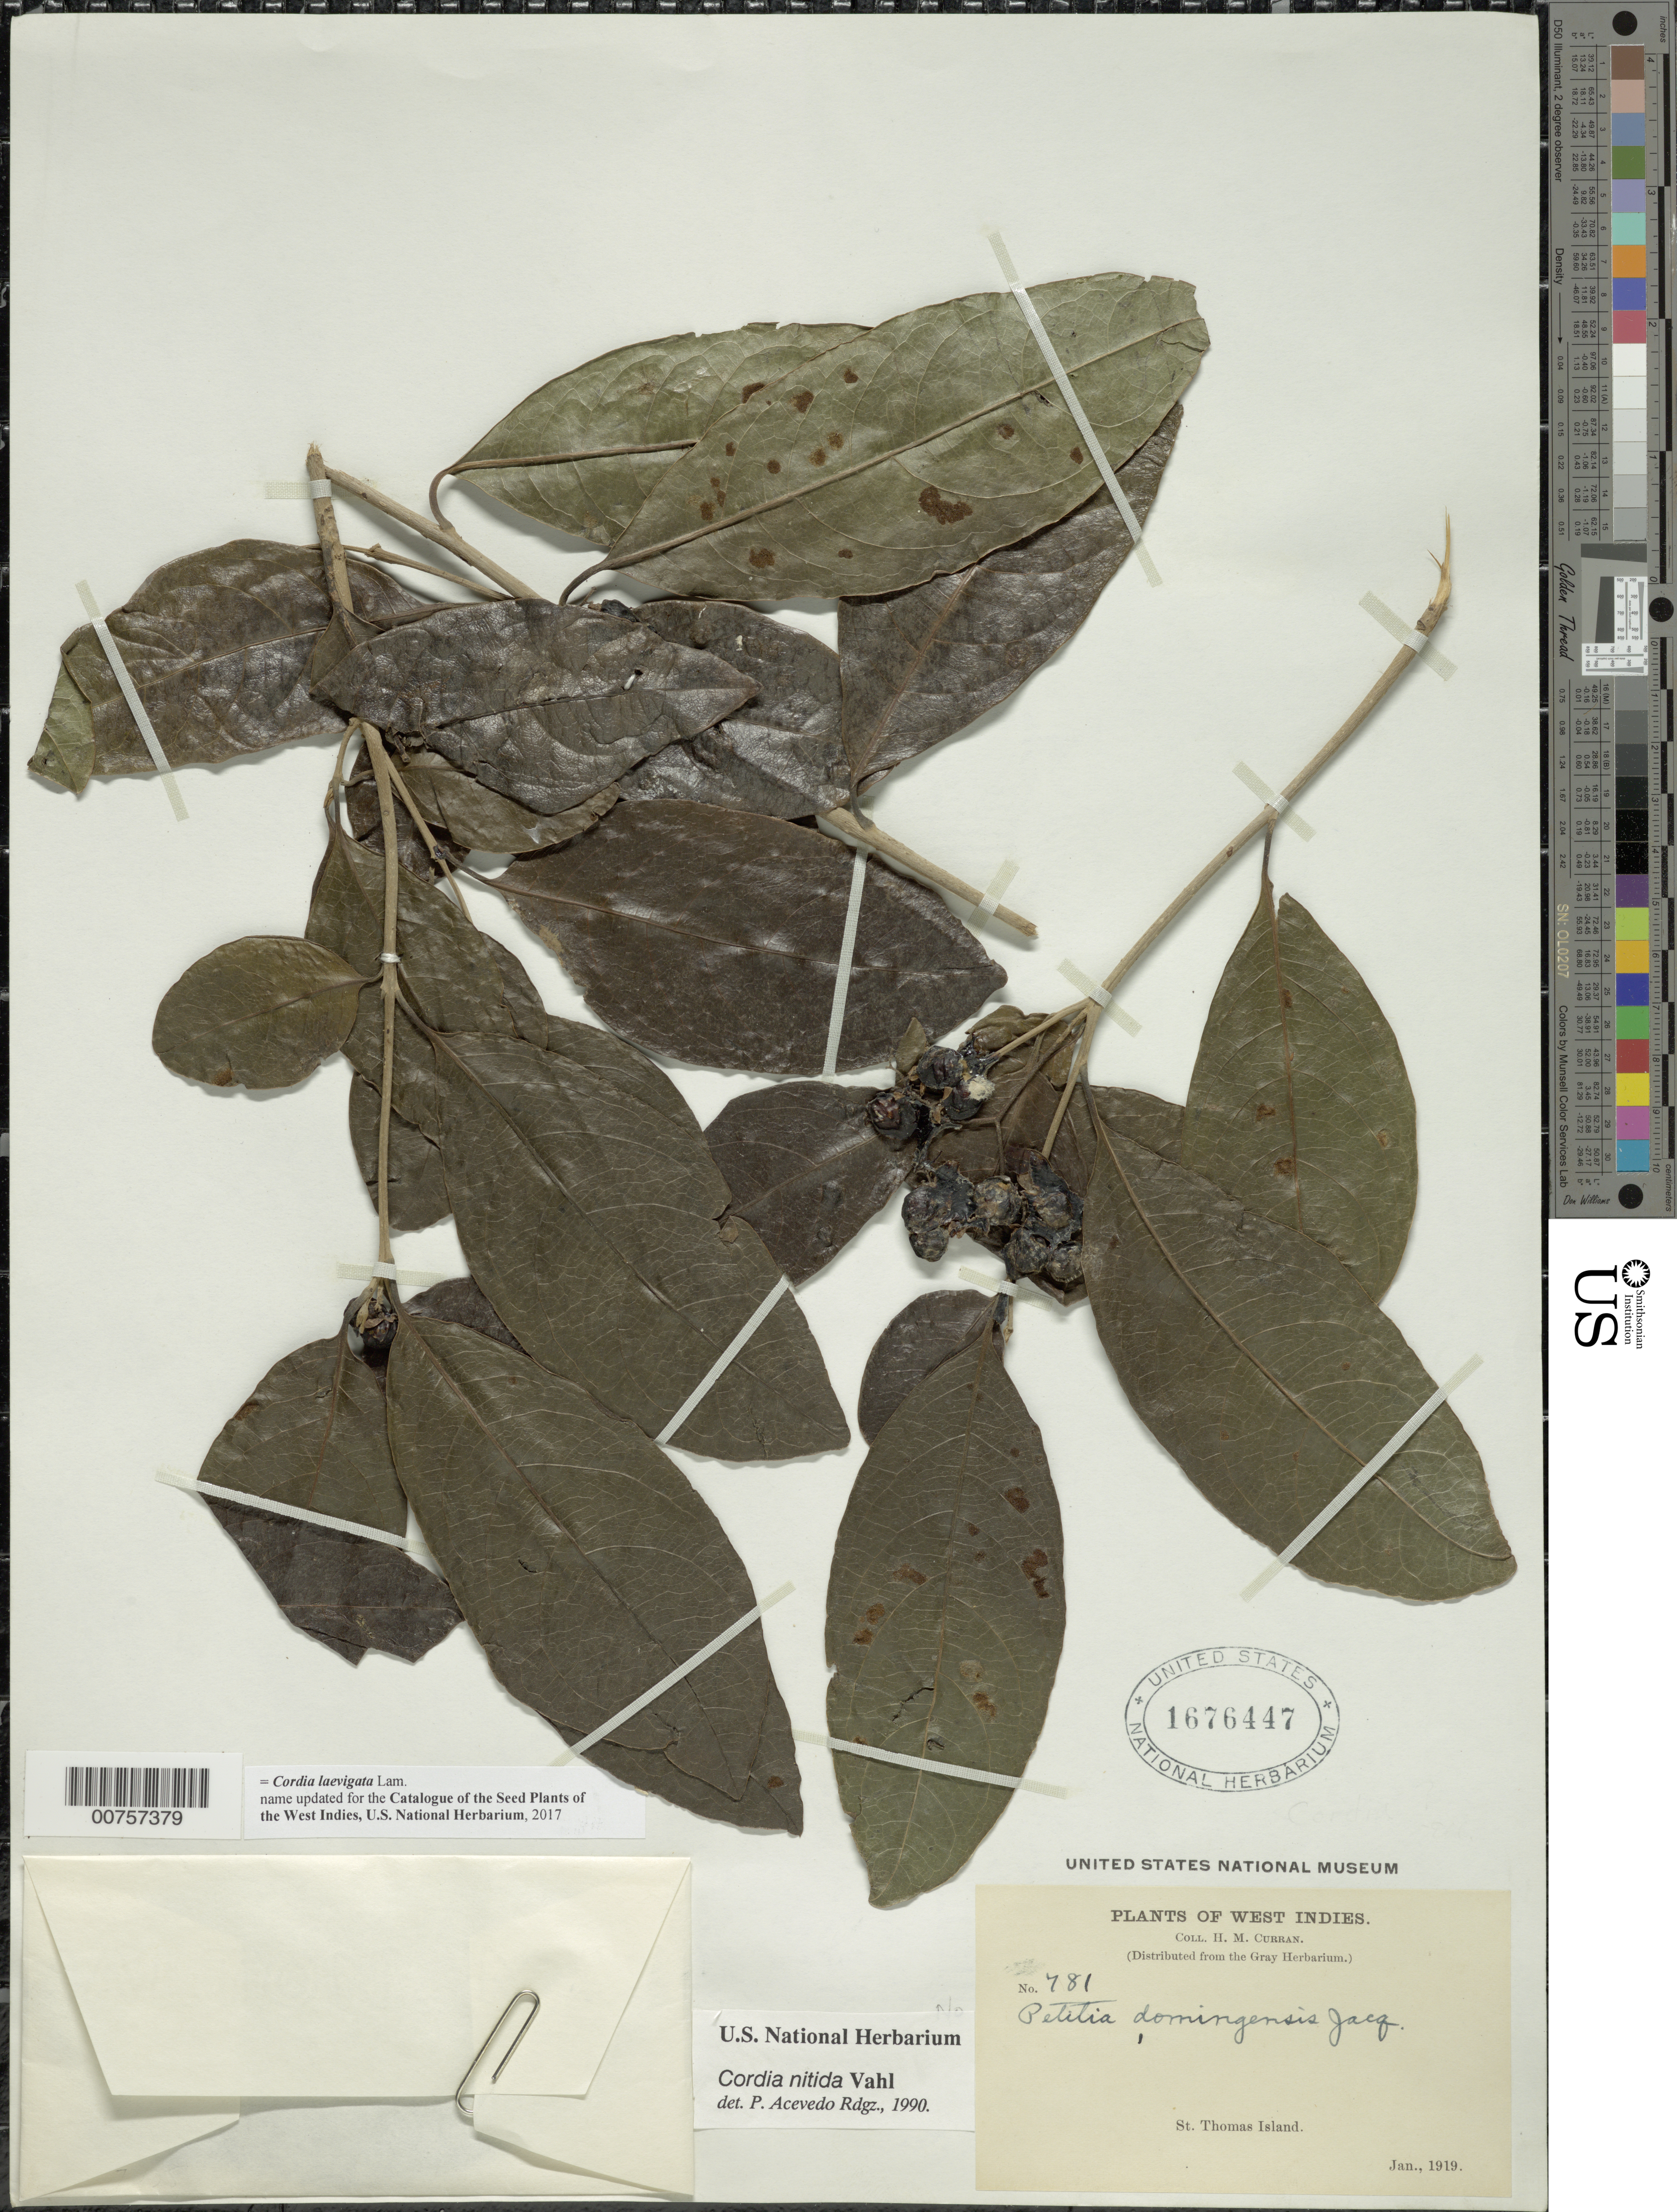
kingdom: Plantae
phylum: Tracheophyta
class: Magnoliopsida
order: Boraginales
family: Cordiaceae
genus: Cordia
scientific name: Cordia laevigata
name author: Lam.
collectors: H. M. Curran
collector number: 781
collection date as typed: Jan 1919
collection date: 1919-01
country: U.S. Virgin Islands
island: St. Thomas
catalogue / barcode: US 1676447